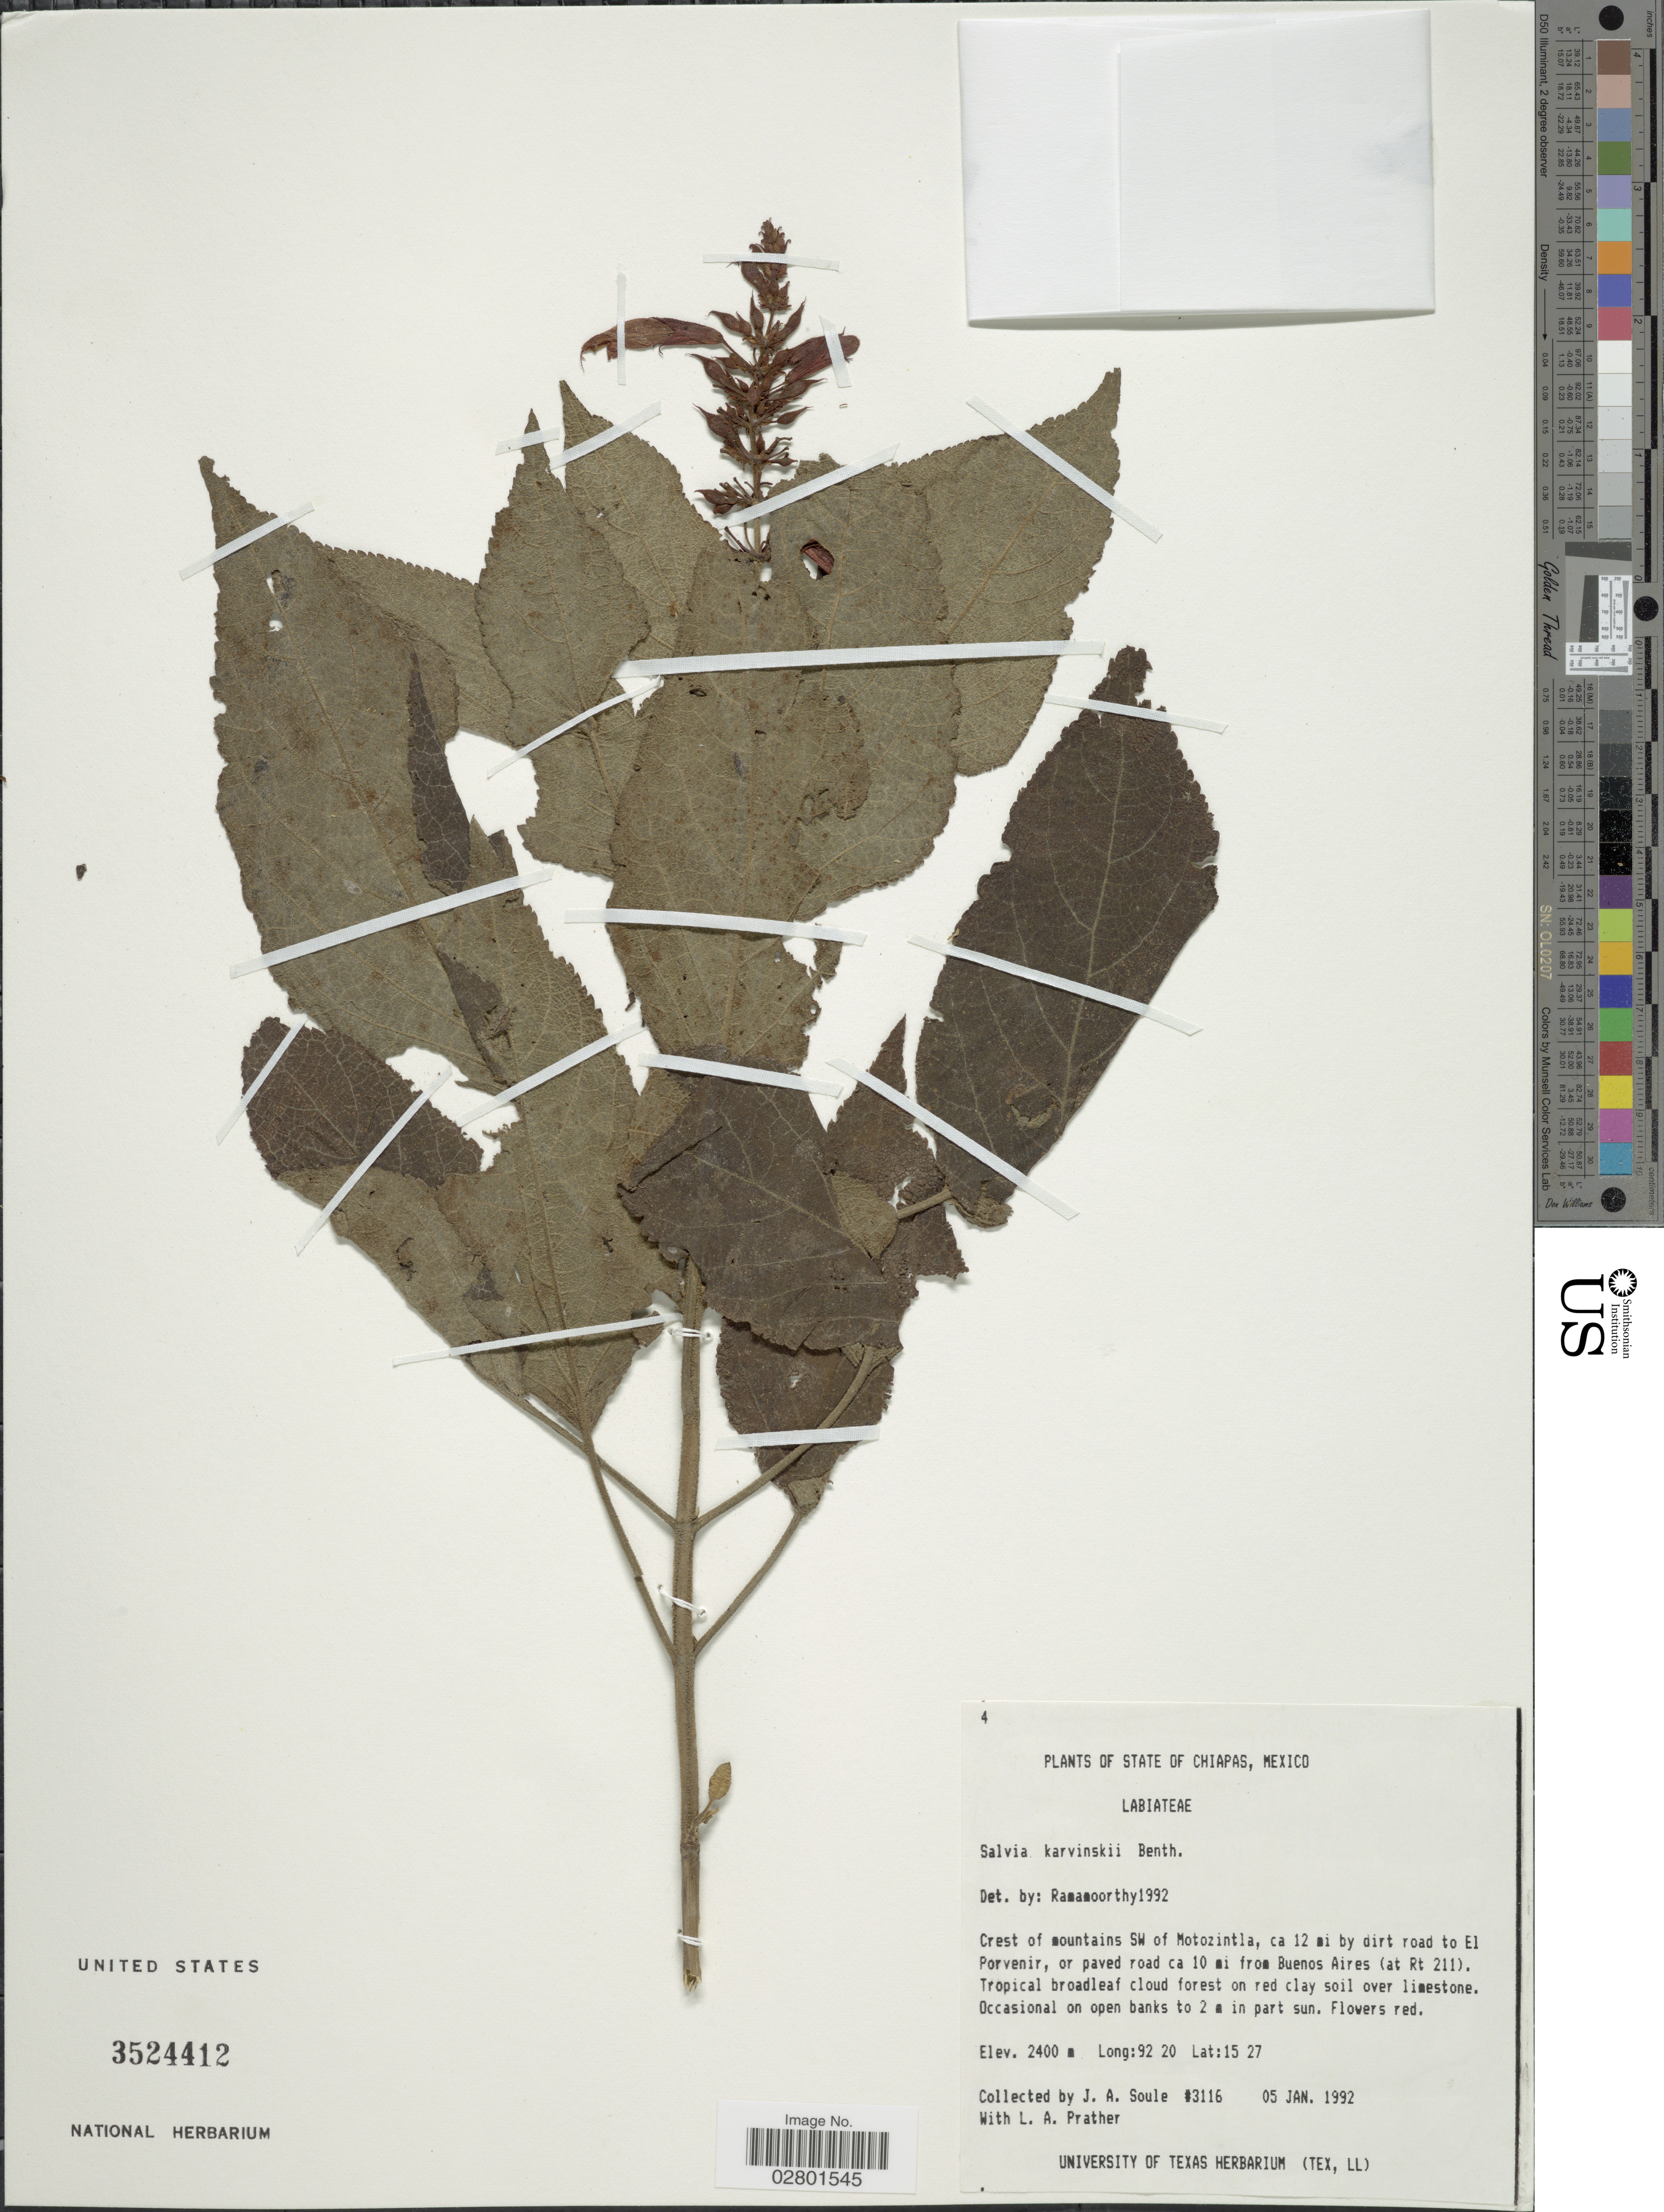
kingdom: Plantae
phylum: Tracheophyta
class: Magnoliopsida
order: Lamiales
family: Lamiaceae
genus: Salvia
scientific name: Salvia karwinskii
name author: Benth.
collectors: J. Soule & L. A. Prather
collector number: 3116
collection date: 1992-01-05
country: Mexico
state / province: Chiapas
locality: Crest of mountains SW of Motozintla, ca 12 mi by dirt road to El Porvenir, or paved road road ca 10 mi from Buenos Aires (at Rt 211).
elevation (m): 2400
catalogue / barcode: US 3524412